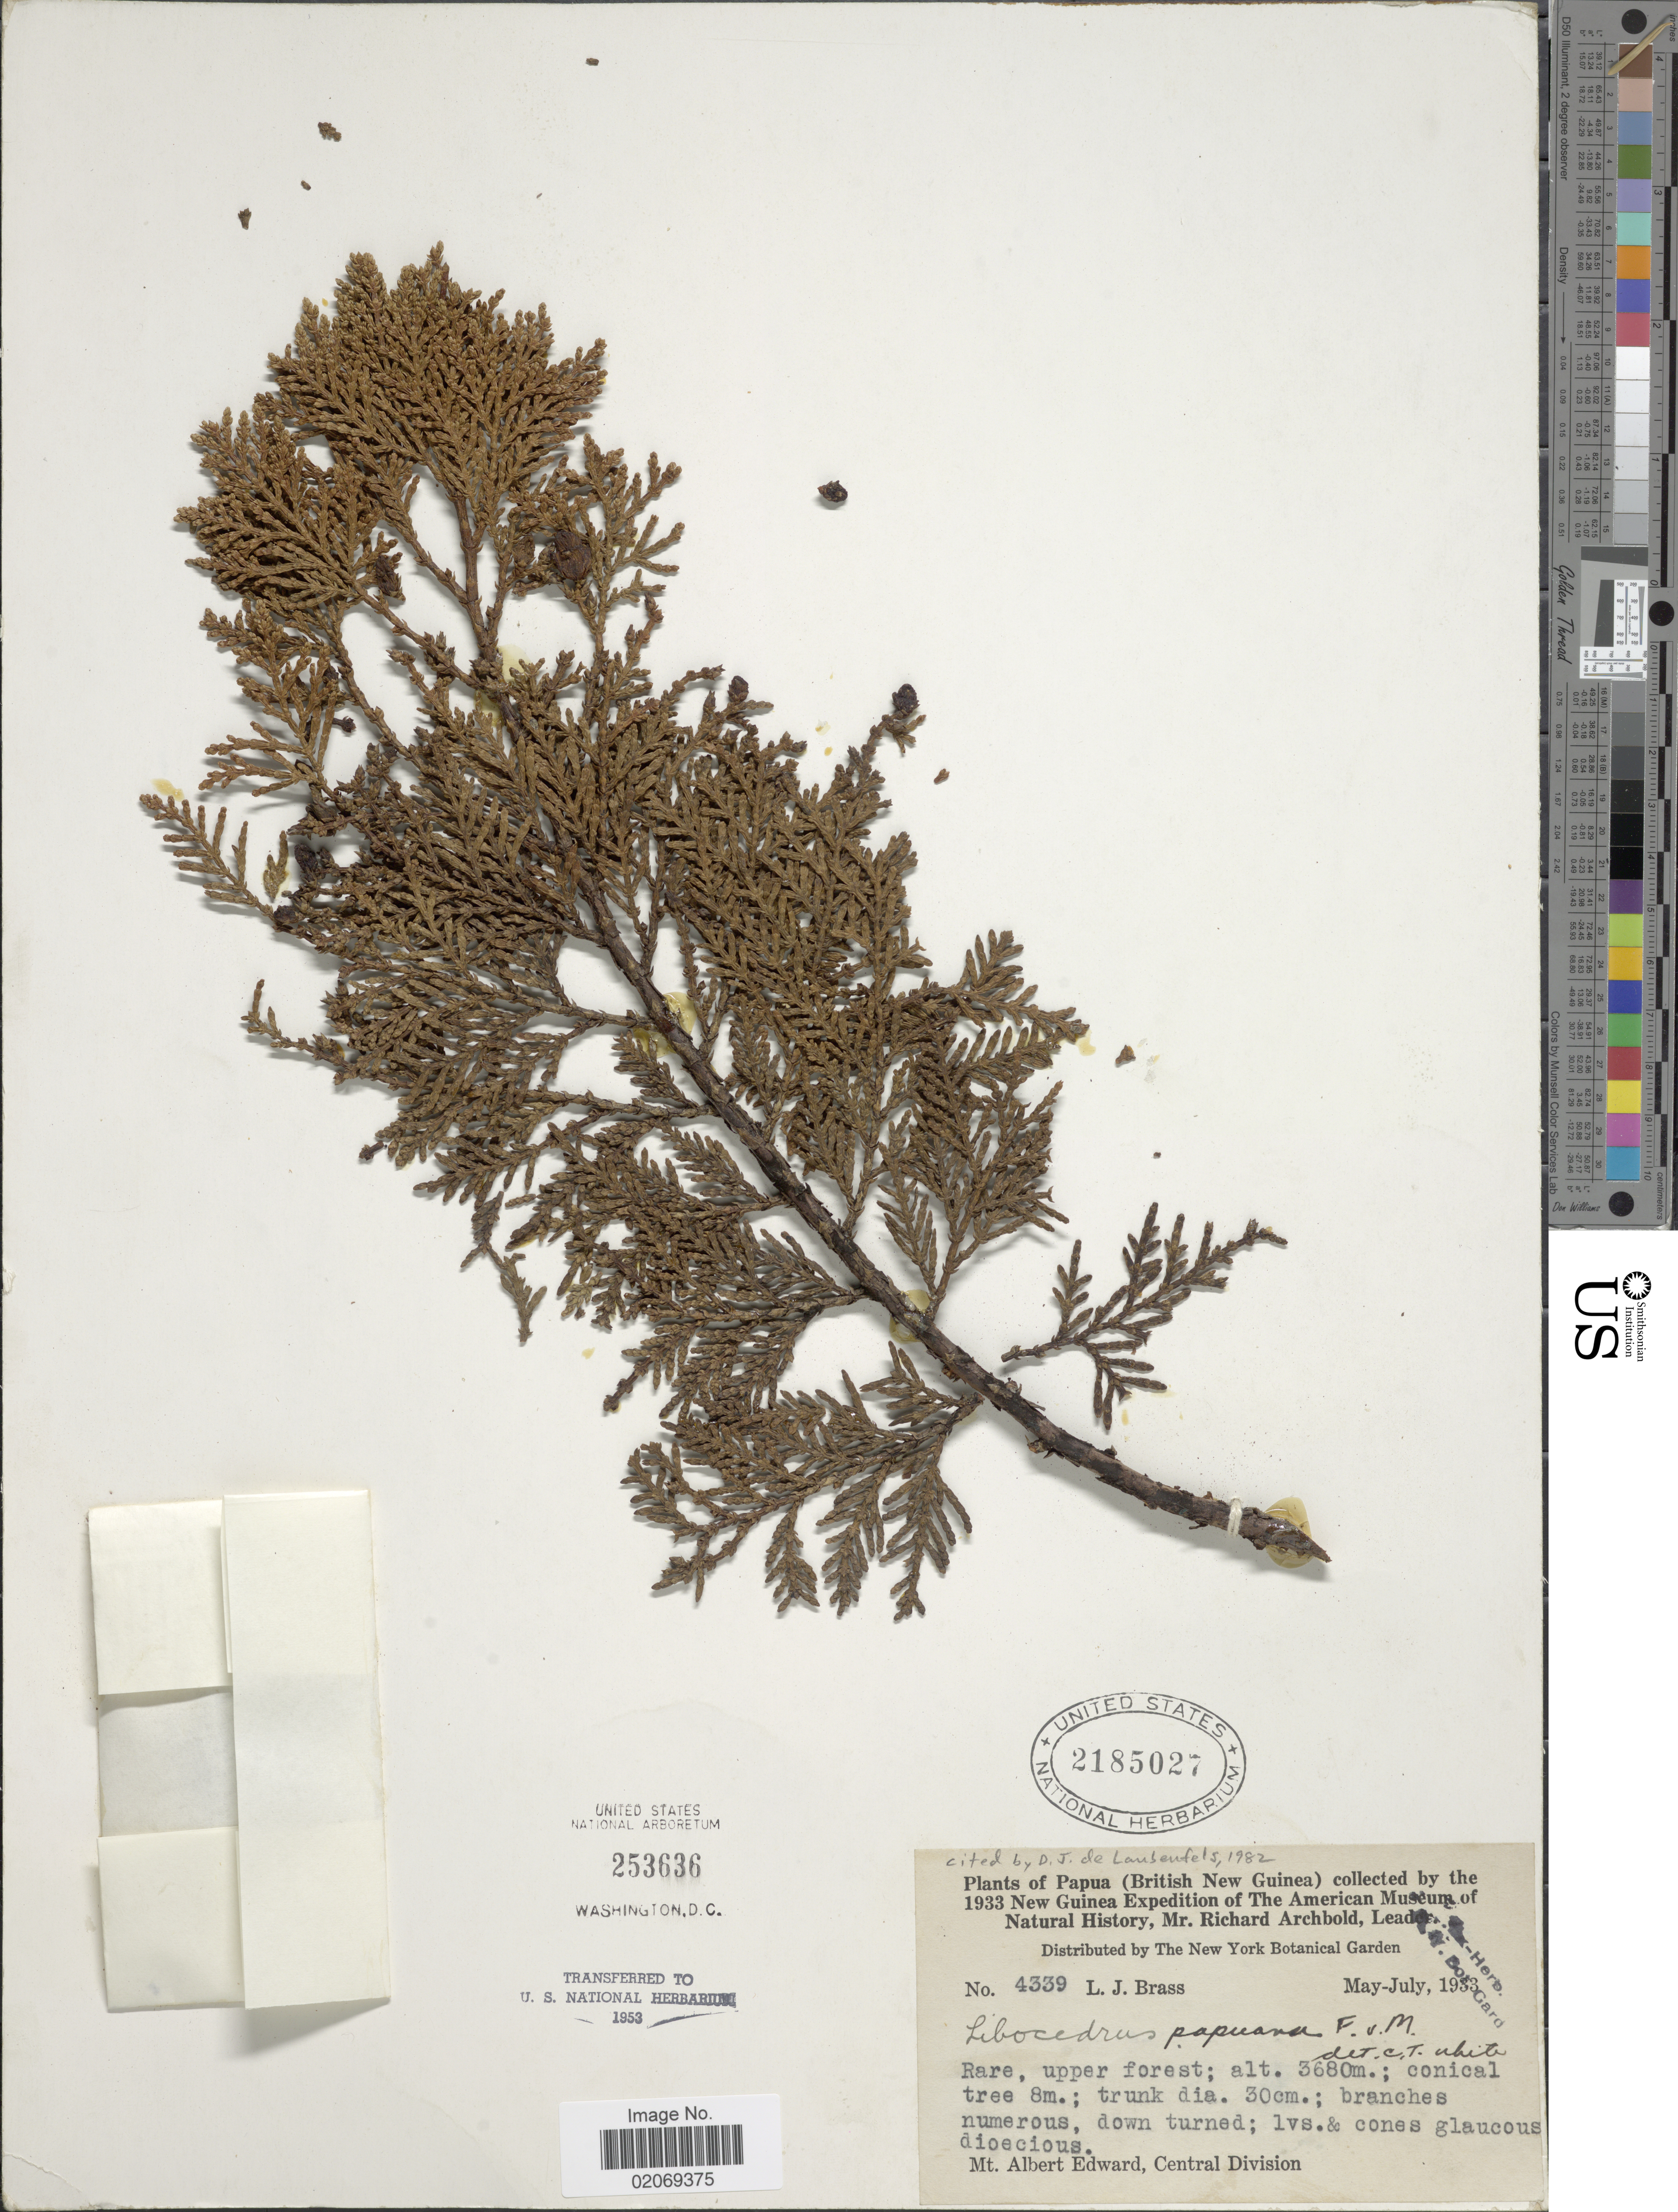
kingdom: Plantae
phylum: Tracheophyta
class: Pinopsida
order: Pinales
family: Cupressaceae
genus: Libocedrus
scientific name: Libocedrus papuana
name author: F. Muell.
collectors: L. J. Brass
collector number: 4339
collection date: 1933-05/1933-07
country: Papua New Guinea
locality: (British New Guinea), Mt Albert EdwardCentral Division, Rare, upper forest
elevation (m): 3680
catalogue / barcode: US 2185027